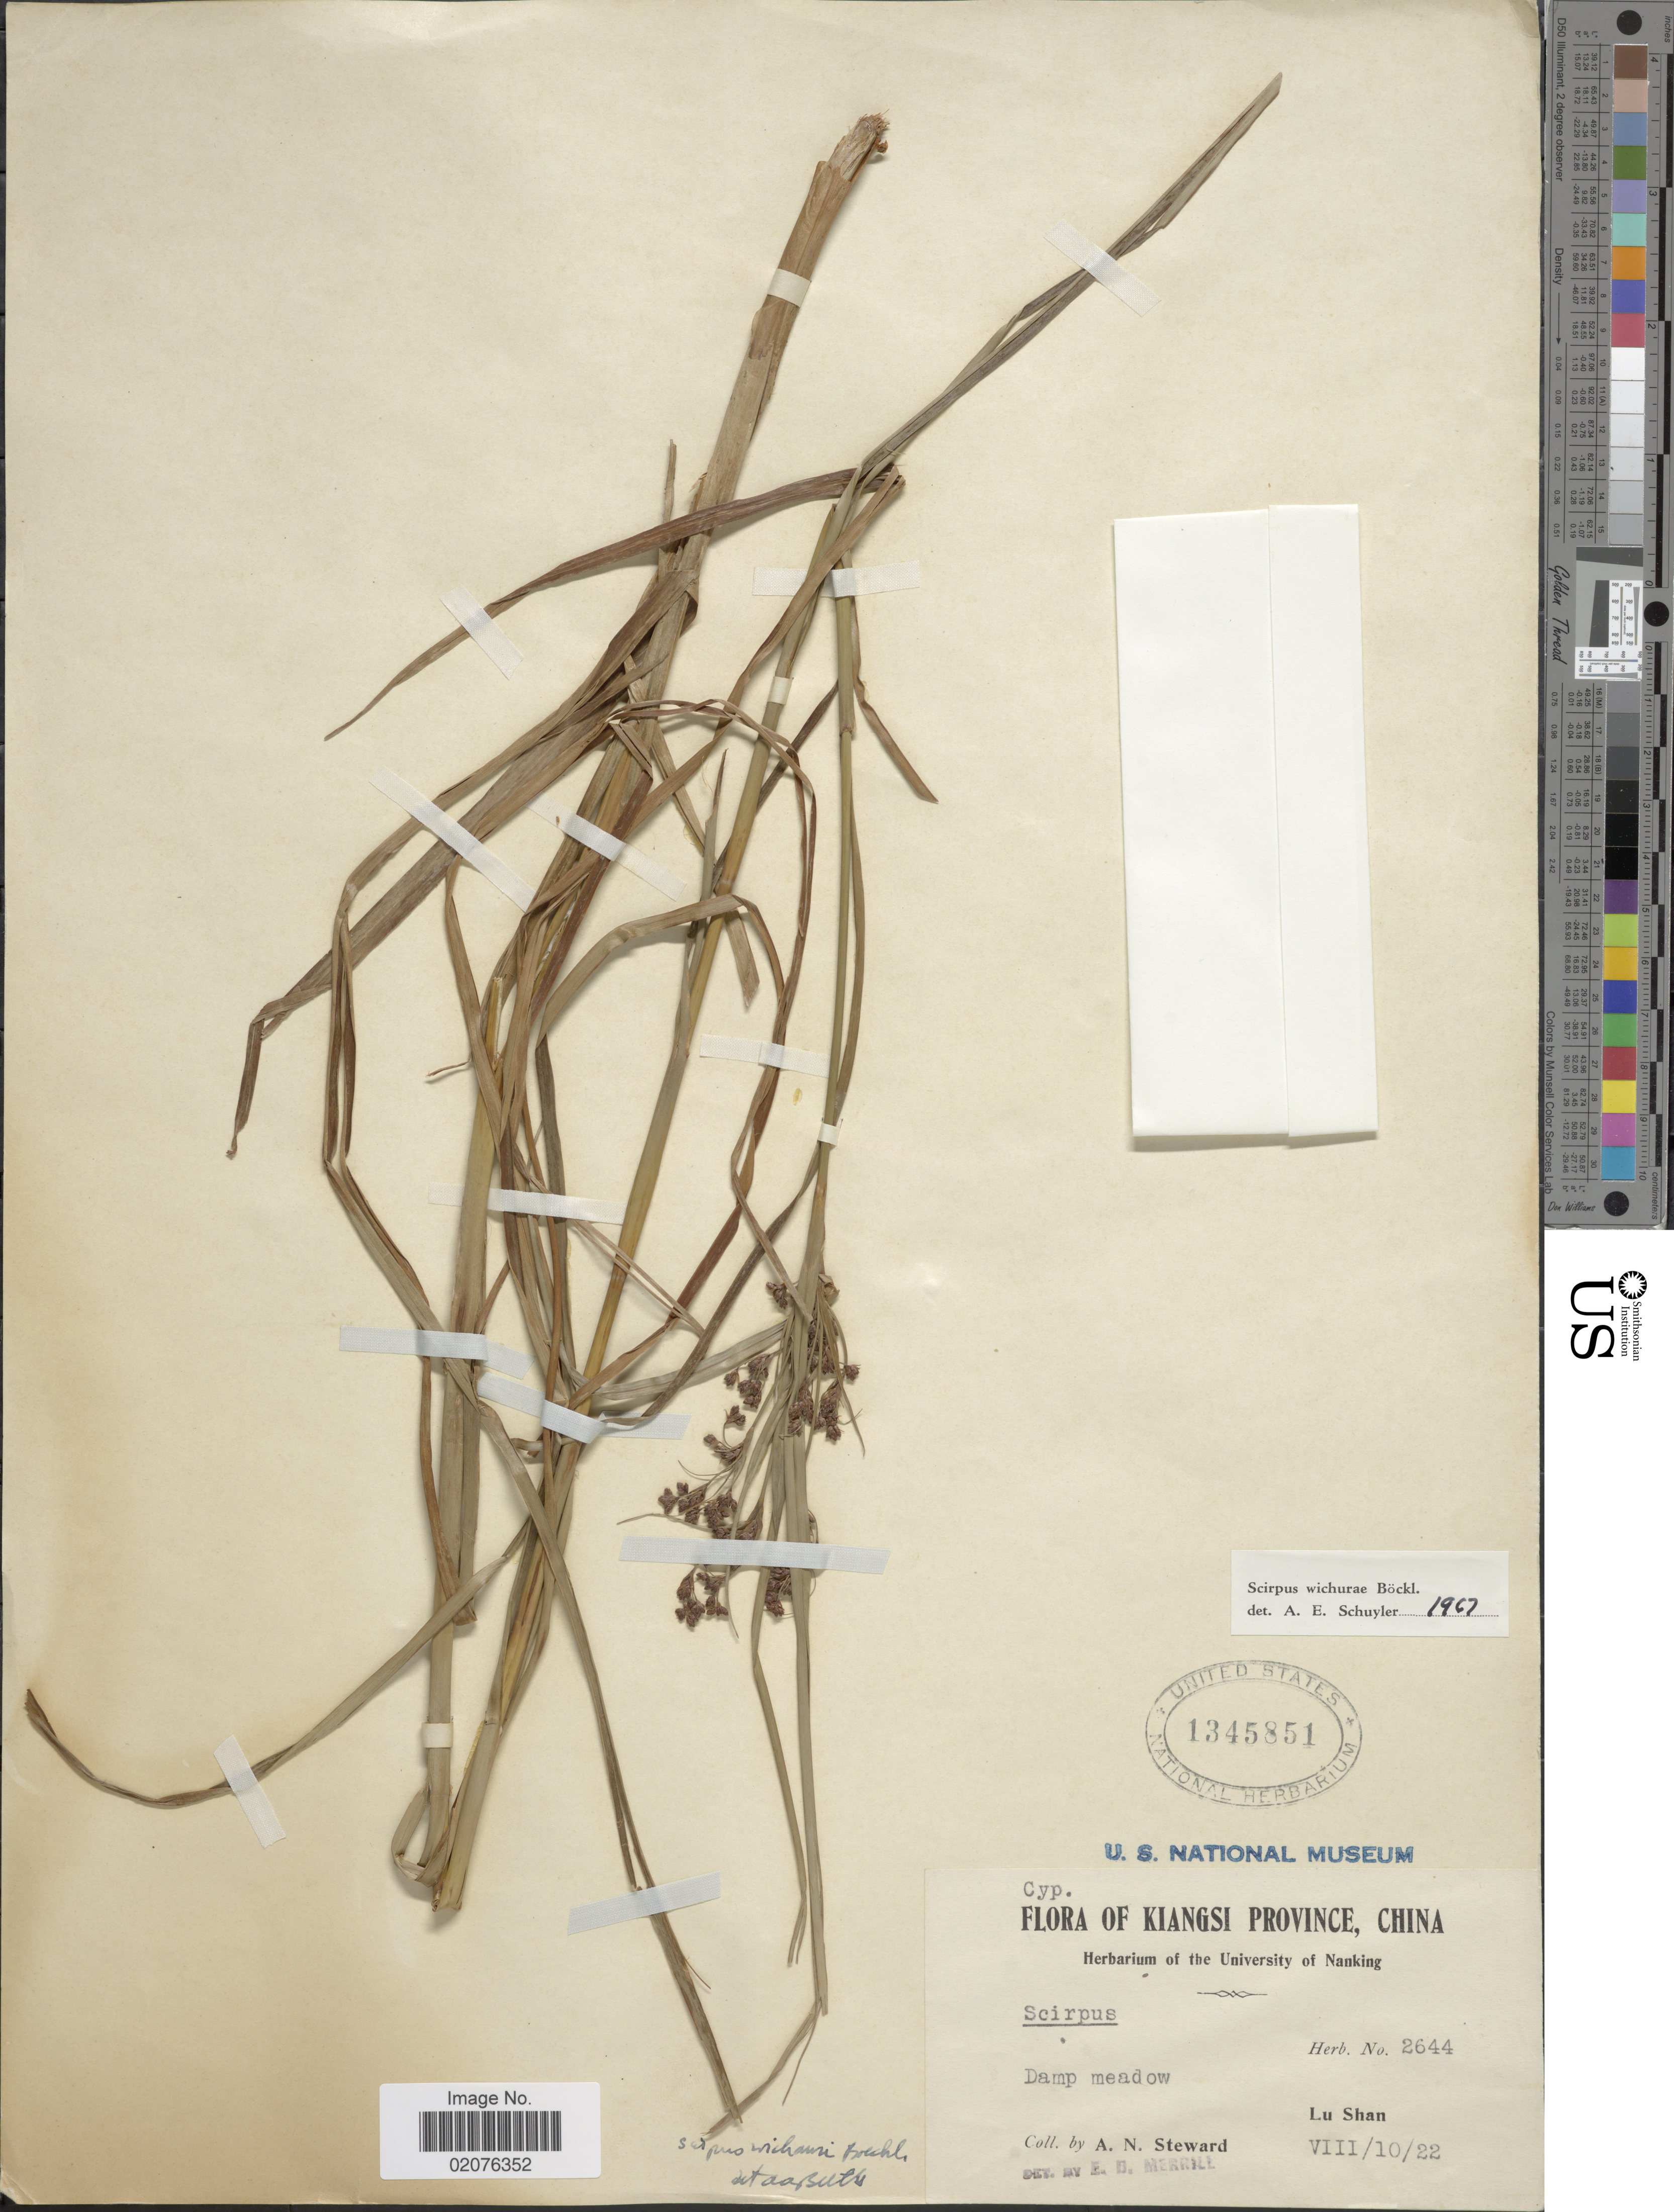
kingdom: Plantae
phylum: Tracheophyta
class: Liliopsida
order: Poales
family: Cyperaceae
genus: Scirpus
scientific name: Scirpus wichurae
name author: Boeckeler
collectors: A. N. Steward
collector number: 2644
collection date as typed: Transcribed d/m/y: 10/8/22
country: China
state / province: Jiangxi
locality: Kiangsi Proivnce, Lu Shan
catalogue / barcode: US 1345851